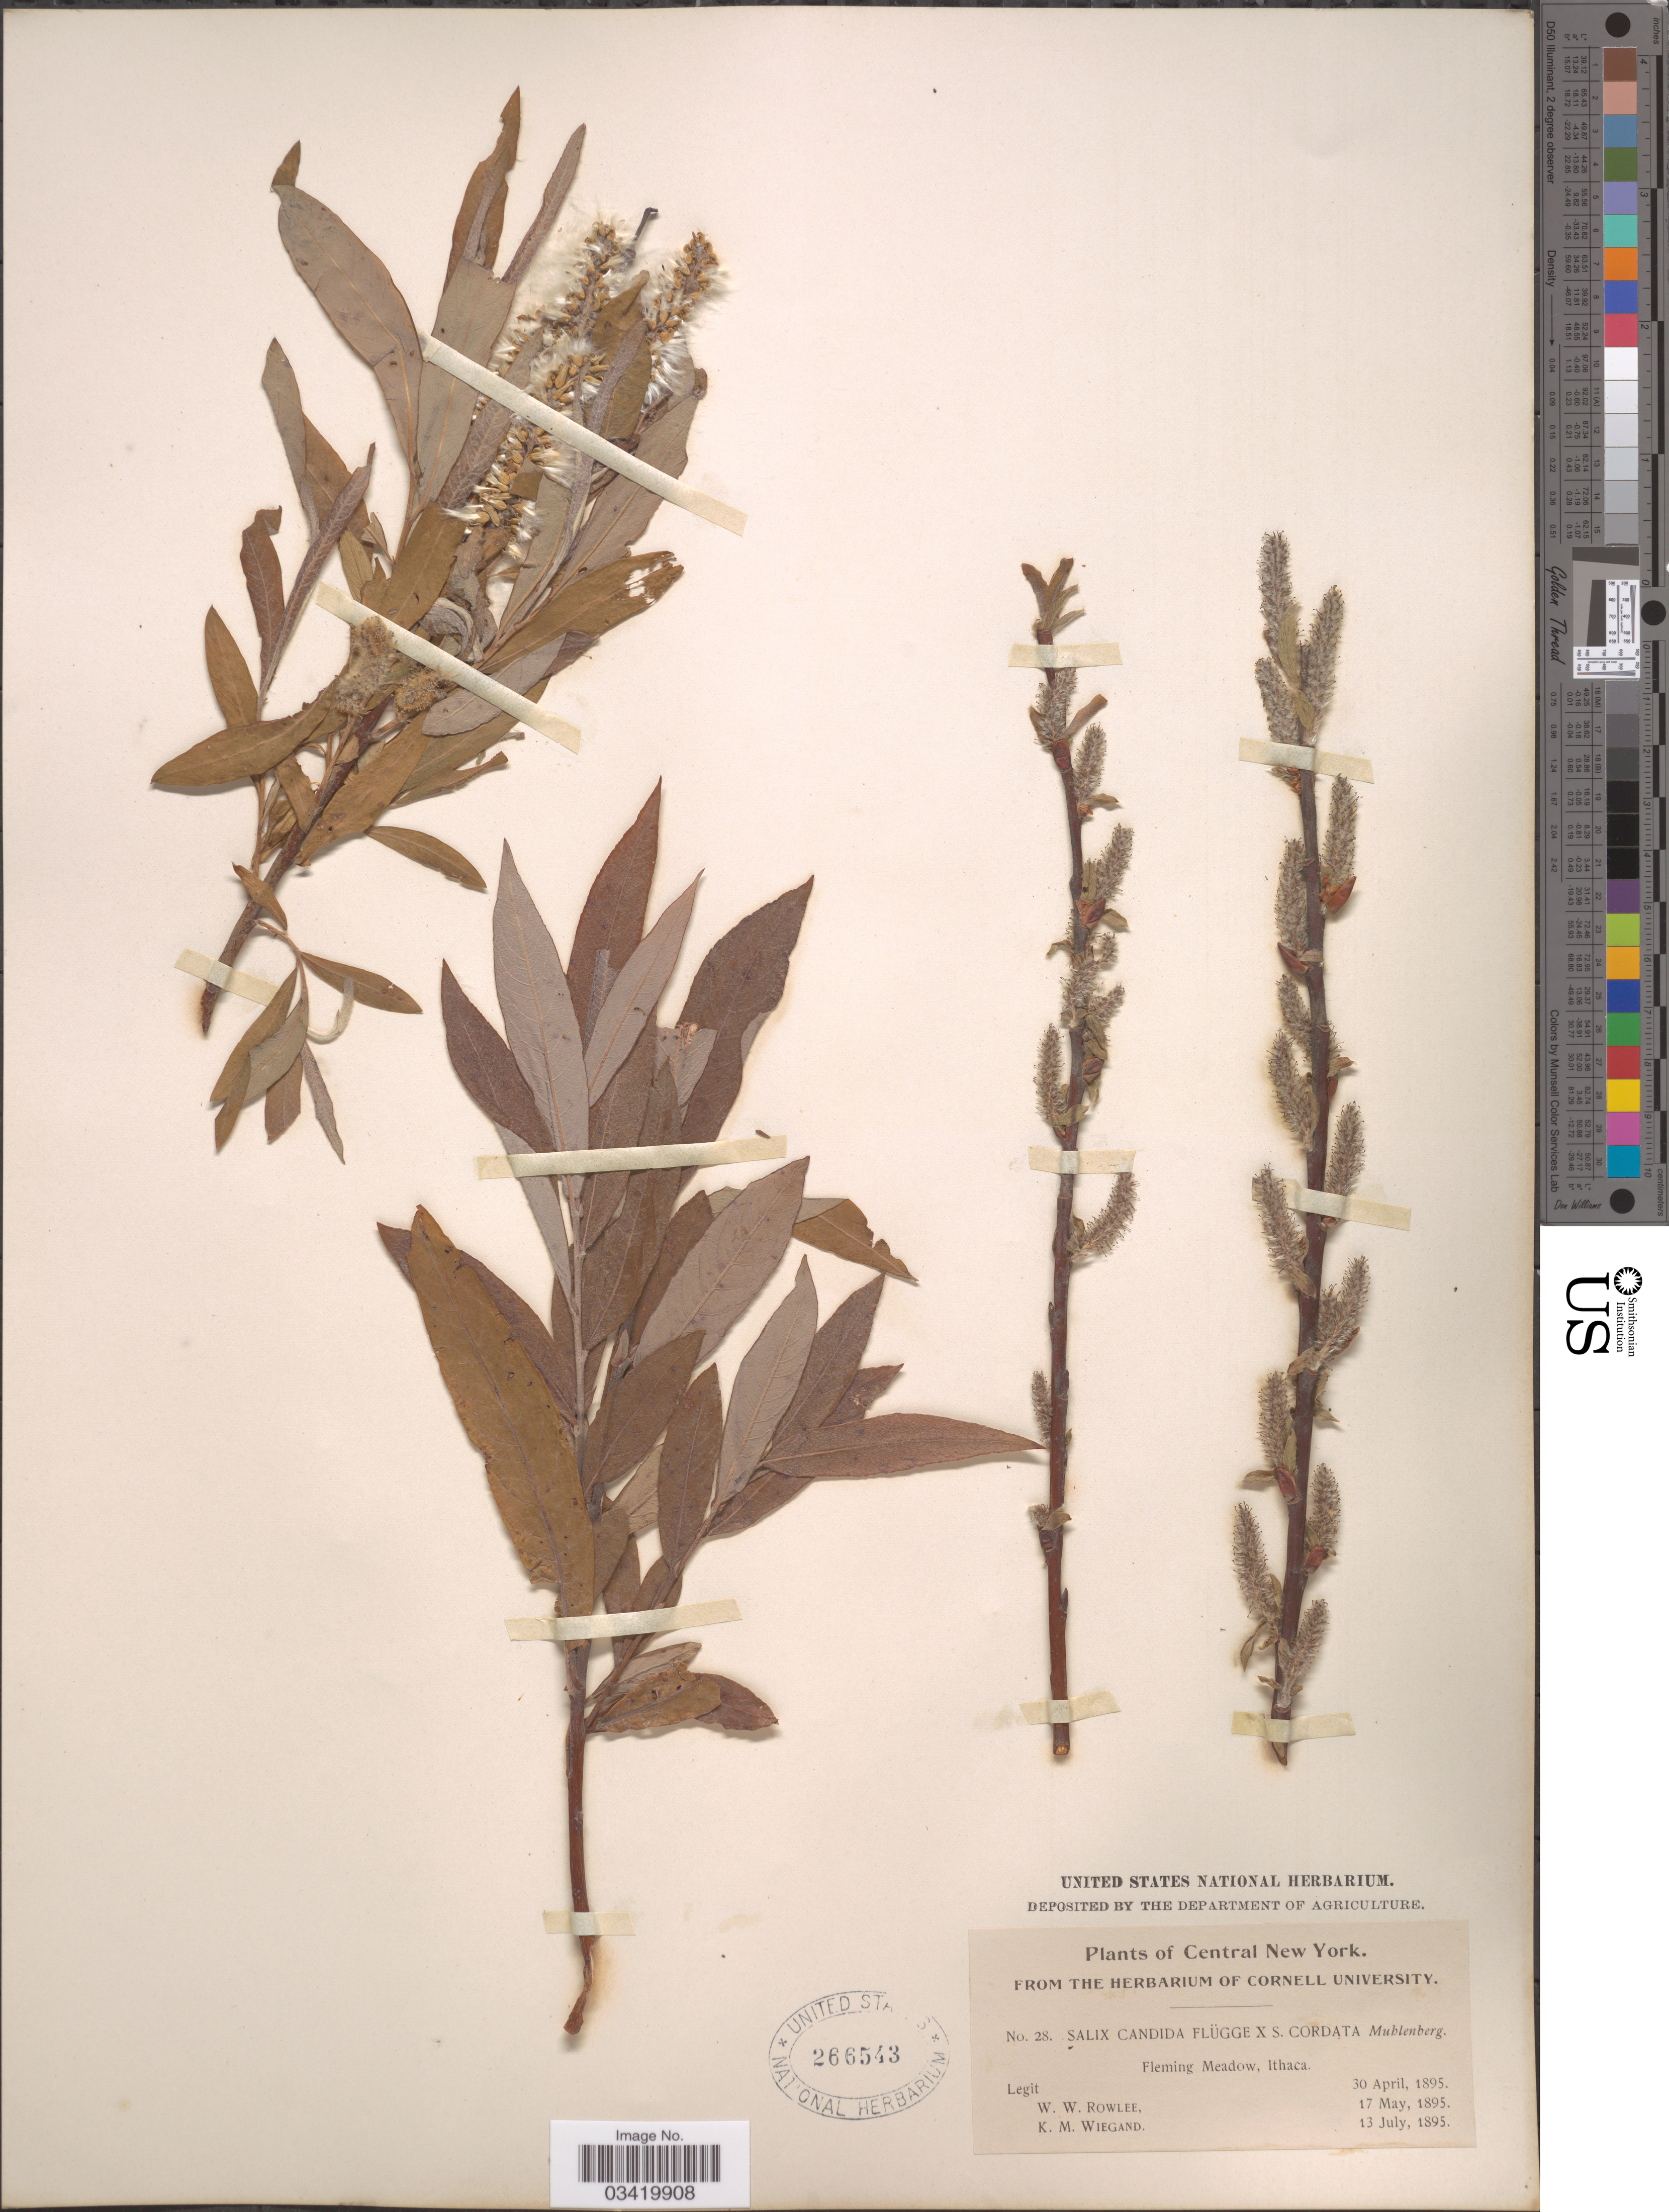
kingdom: Plantae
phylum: Tracheophyta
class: Magnoliopsida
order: Malpighiales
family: Salicaceae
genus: Salix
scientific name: Salix candida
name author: Flüggé ex Willd.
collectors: W. W. Rowlee & K. M. Wiegand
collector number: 28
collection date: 1895-04-30/1895-07-13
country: United States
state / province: New York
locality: Central New York. Fleming Meadow, Ithaca.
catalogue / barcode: US 266543